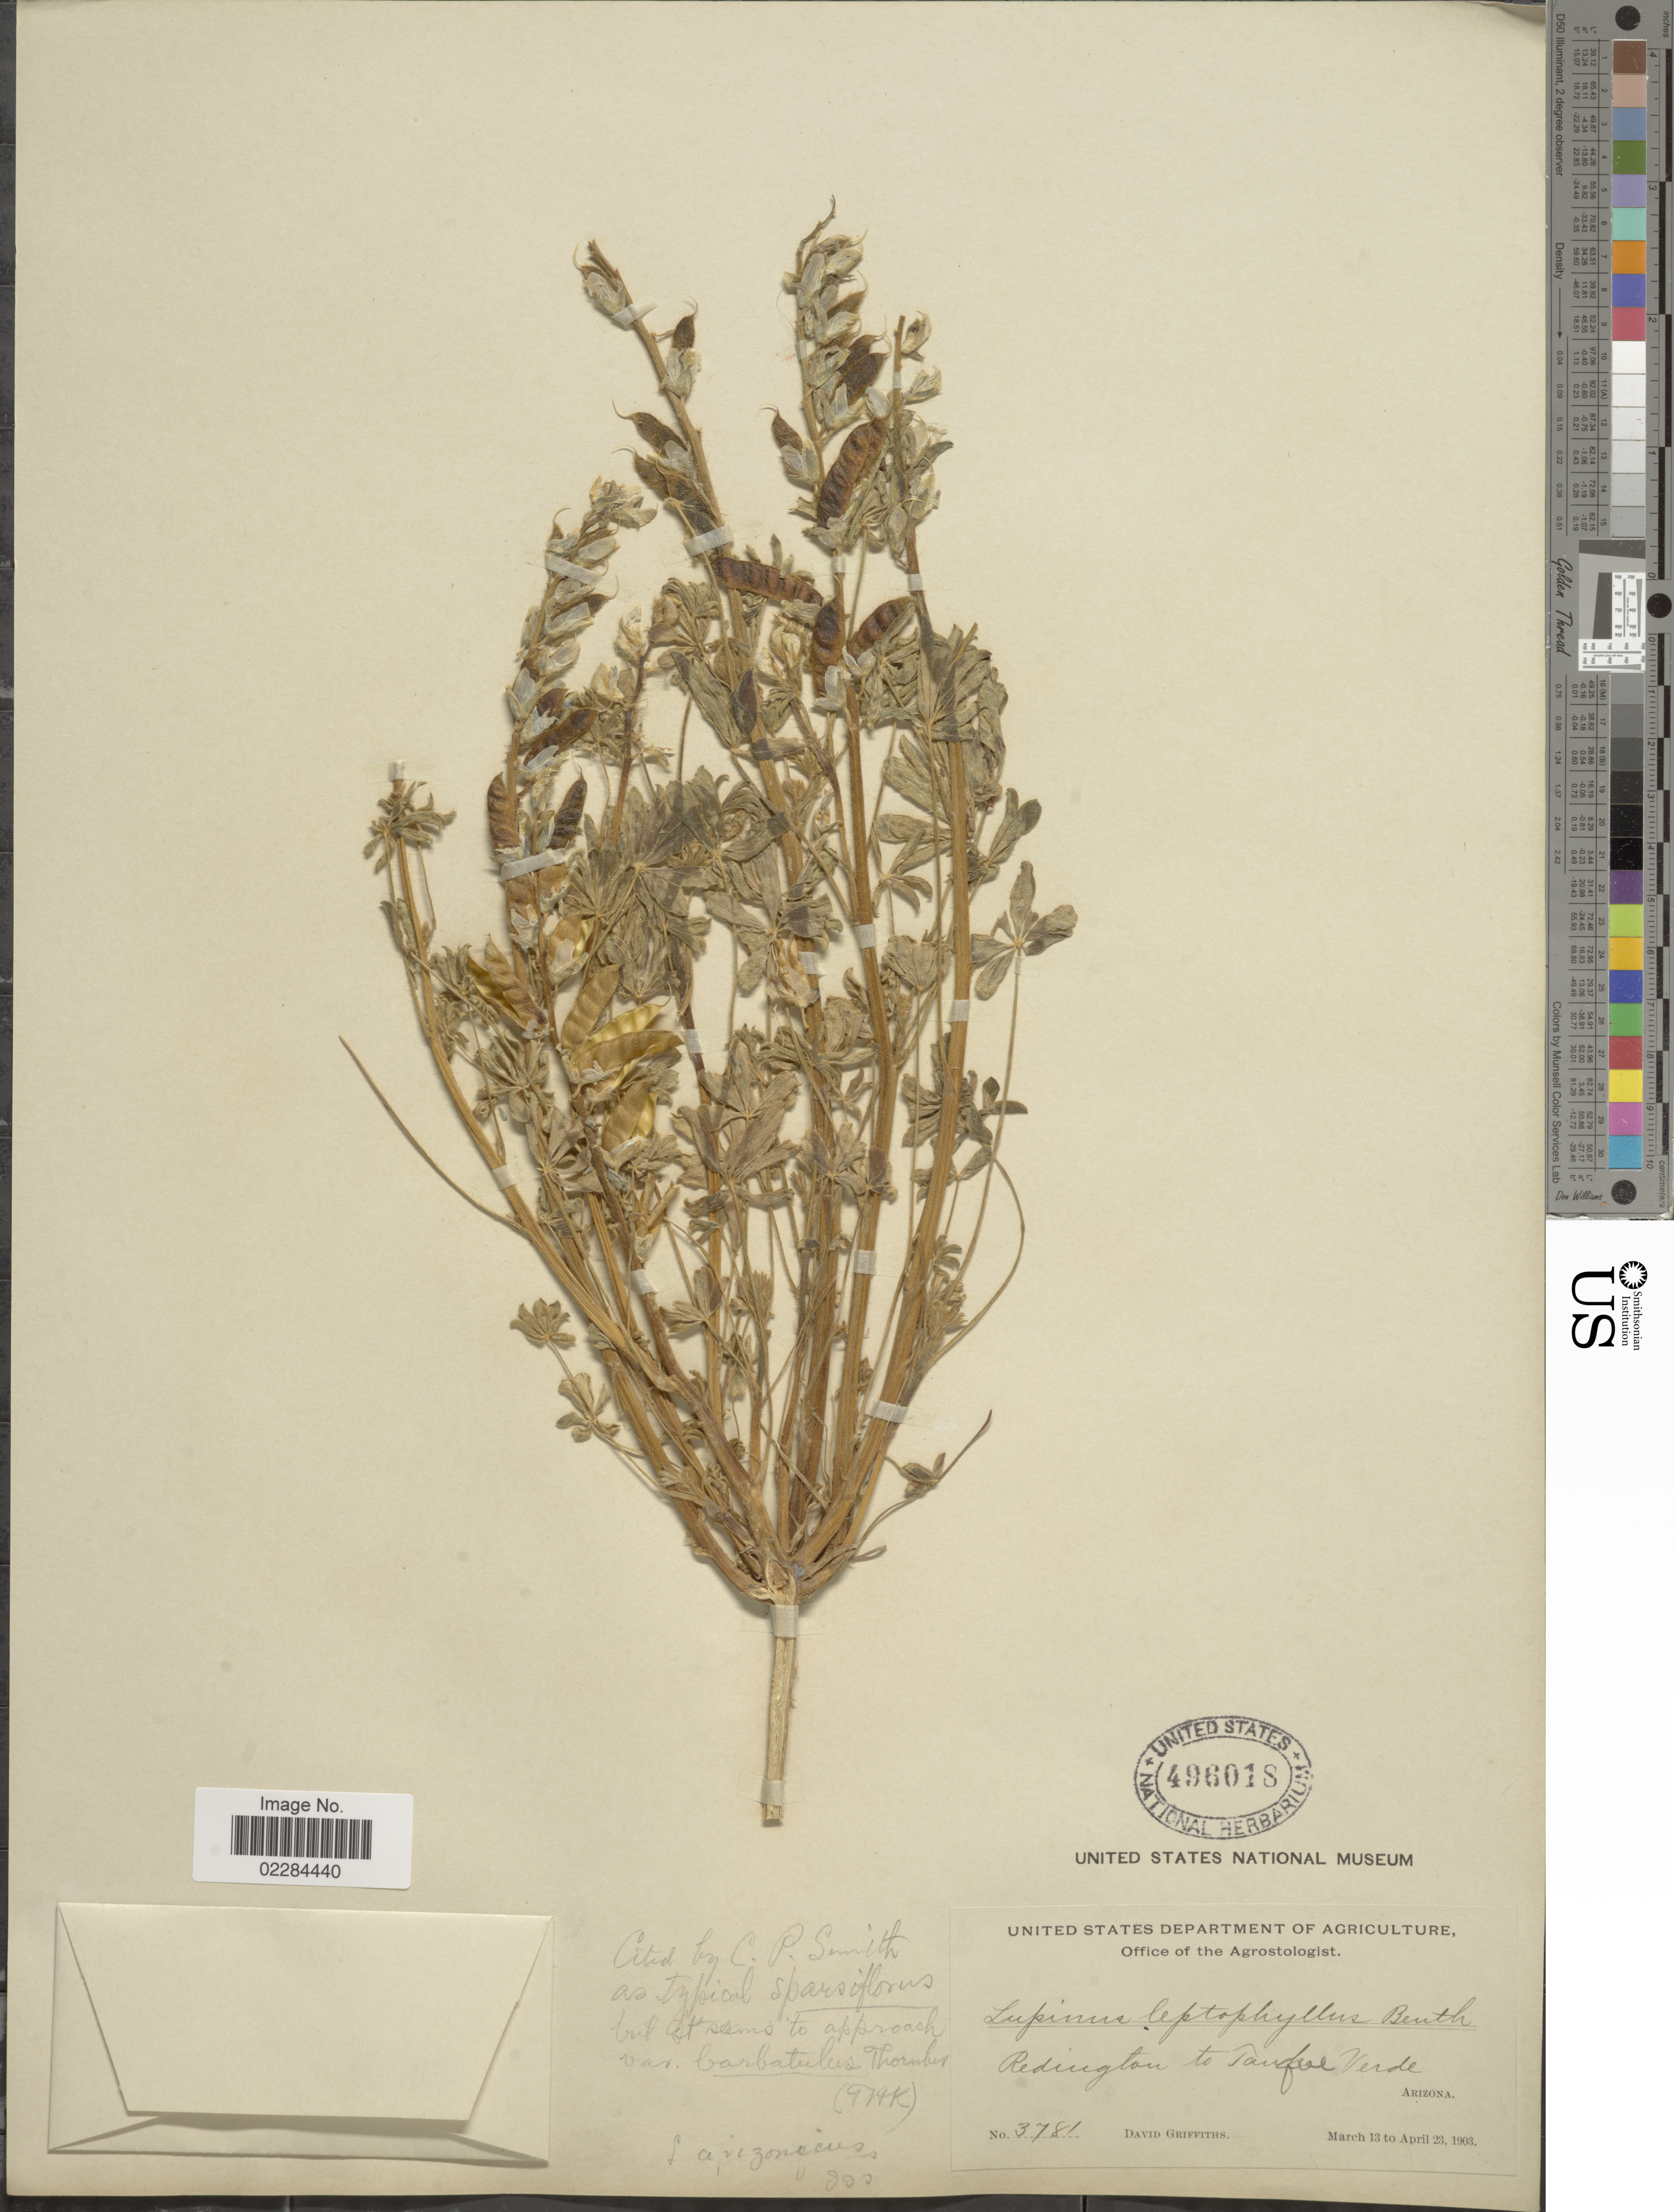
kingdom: Plantae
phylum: Tracheophyta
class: Magnoliopsida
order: Fabales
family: Fabaceae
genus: Lupinus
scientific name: Lupinus arizonicus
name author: (S. Watson) S. Watson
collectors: D. Griffiths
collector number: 3781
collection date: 1903-03-13/1903-04-23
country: United States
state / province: Arizona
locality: Redington to Tanque Verde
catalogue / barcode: US 496018